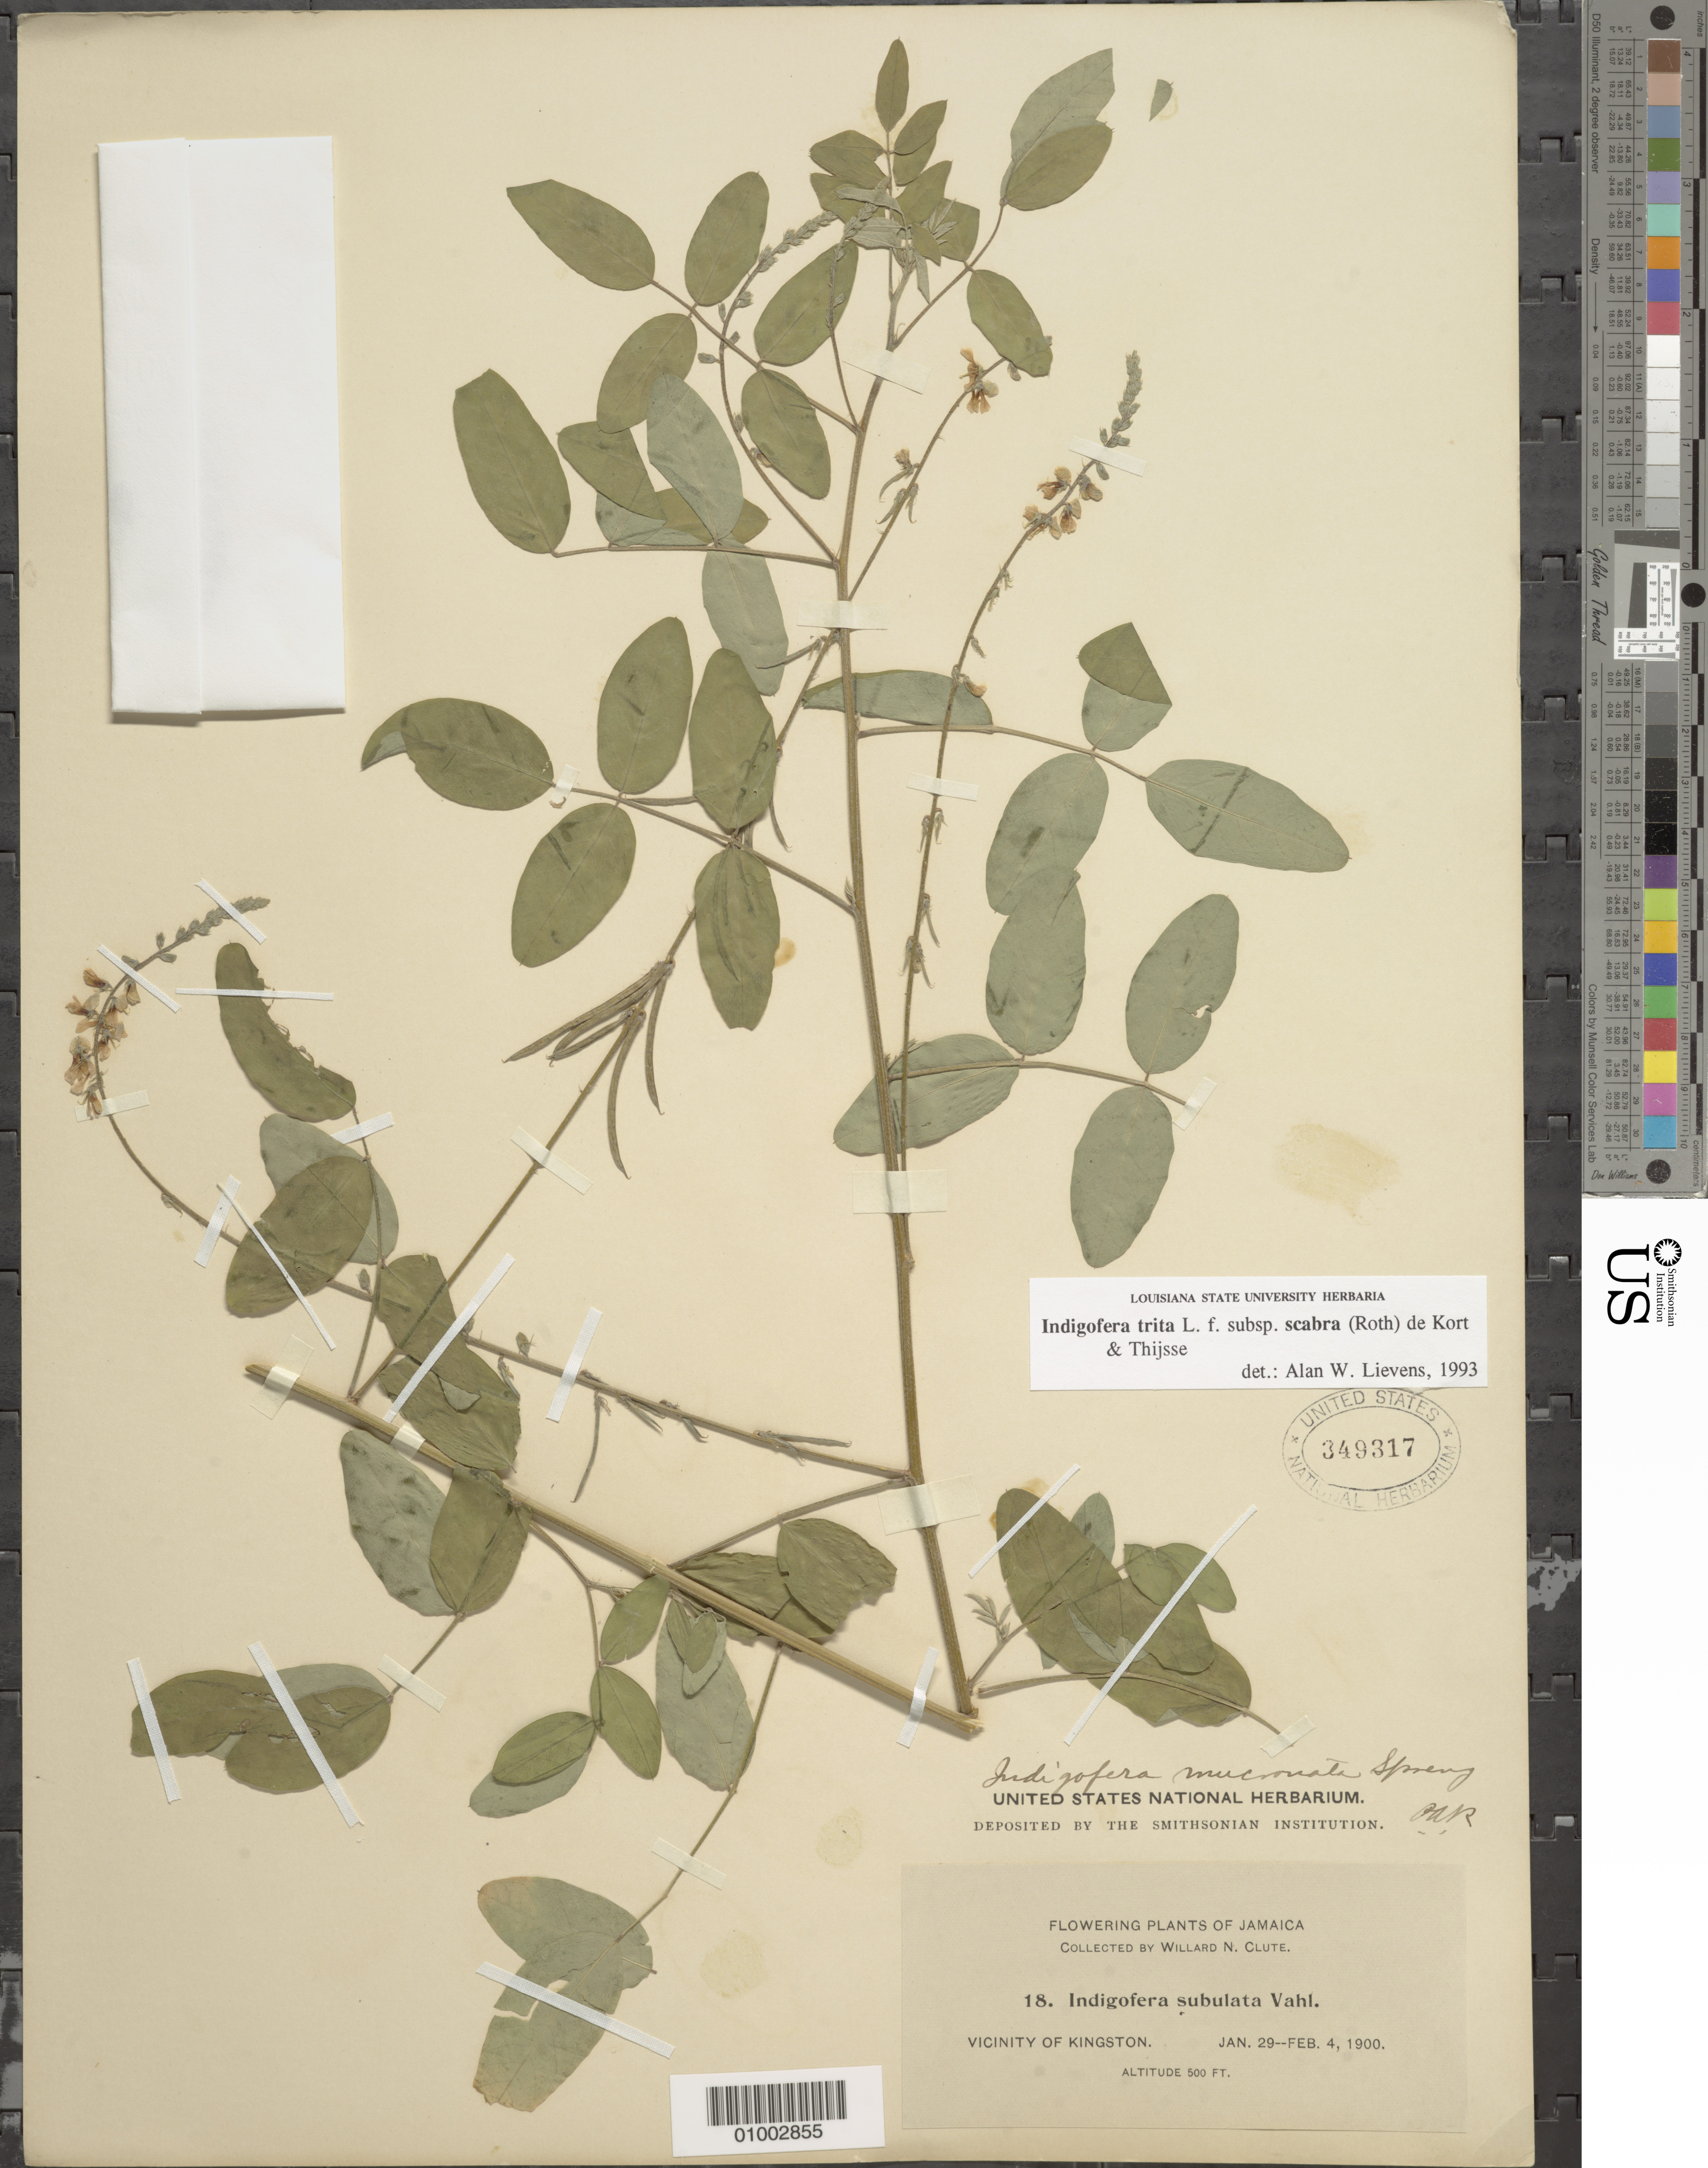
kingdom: Plantae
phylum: Tracheophyta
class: Magnoliopsida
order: Fabales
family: Fabaceae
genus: Indigofera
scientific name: Indigofera trita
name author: L. f.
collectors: W. N. Clute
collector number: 18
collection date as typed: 29 Jan 1900 to 04 Feb 1900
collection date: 1900-01-29/1900-02-04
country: Jamaica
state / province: Kingston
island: Jamaica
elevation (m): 152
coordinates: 0 N, 0 E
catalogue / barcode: US 349317